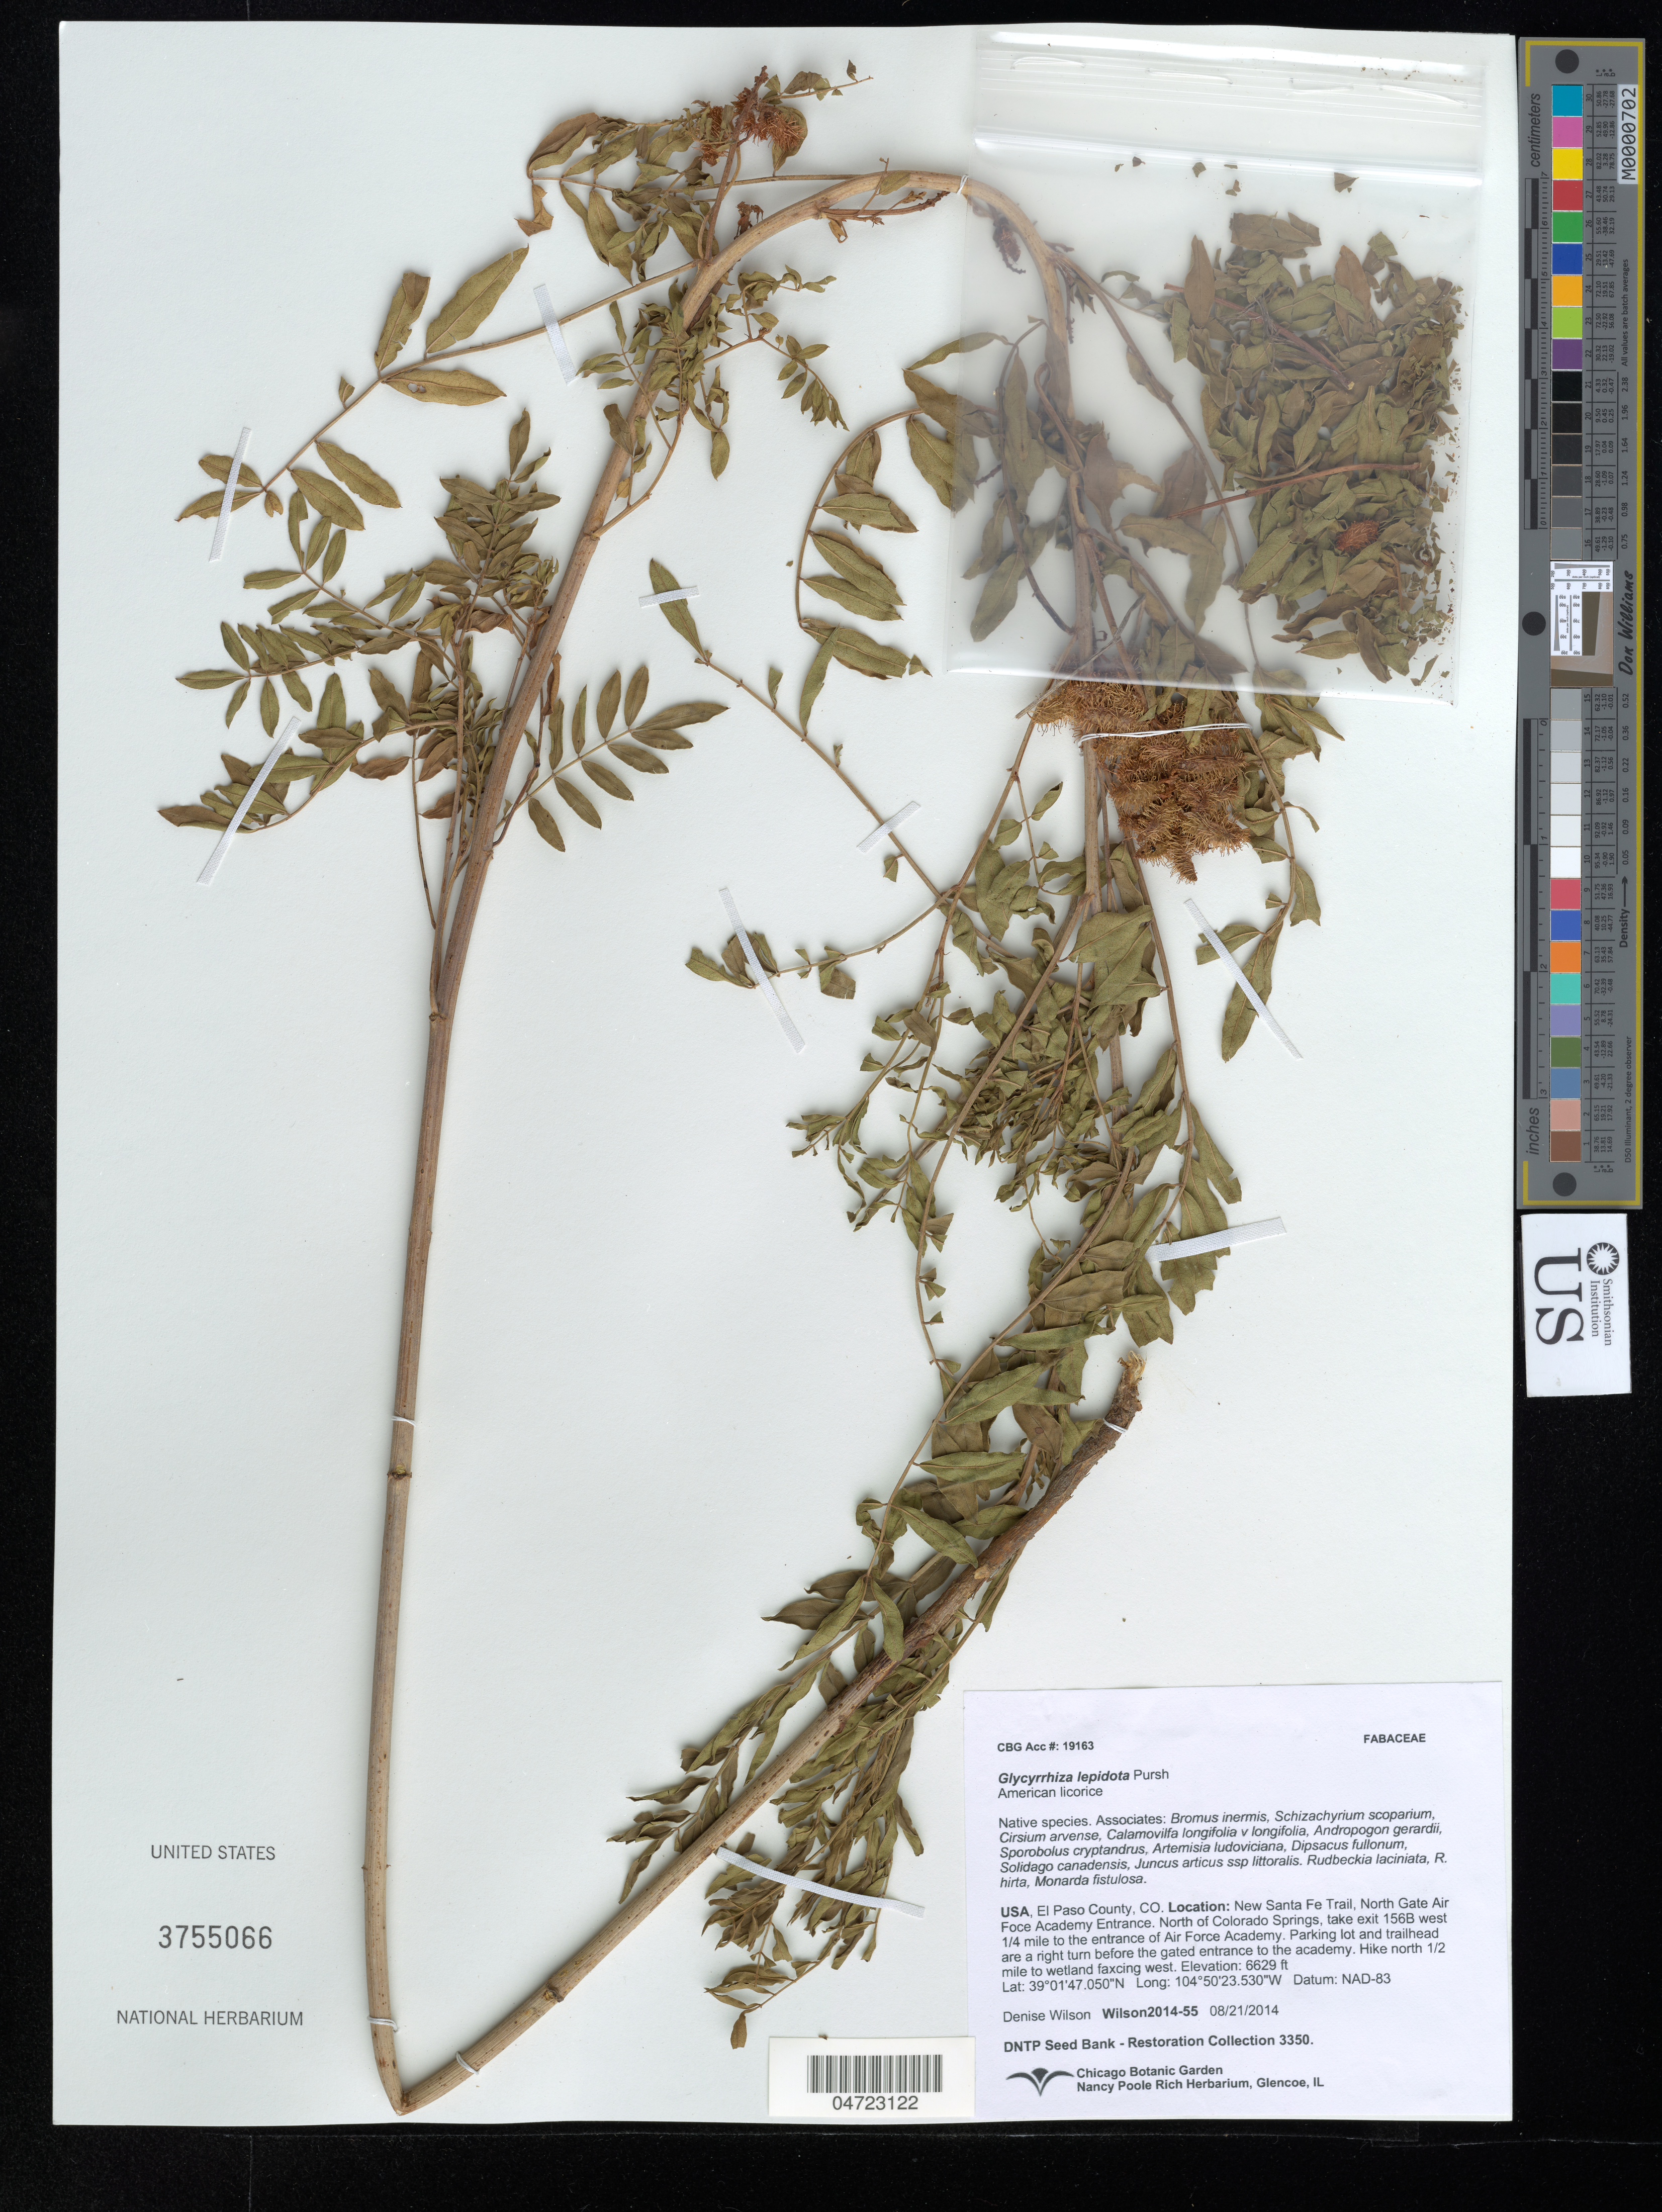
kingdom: Plantae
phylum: Tracheophyta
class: Magnoliopsida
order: Fabales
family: Fabaceae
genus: Glycyrrhiza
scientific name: Glycyrrhiza lepidota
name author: Pursh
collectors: D. Wilson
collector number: Wilson2014-55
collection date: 2014-08-21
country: United States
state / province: Colorado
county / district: El Paso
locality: El Paso County. New Santa Fe Trail, North Gate Air Foce Academy Entrance. North of Colorado Springs, take exit 156B west 1/4 mile to the entrance of Air Force Academy. Parking lot and trailhead are a right turn before the gated entrance to the academy. Hike north 1/2 mile to wetland faxcing west.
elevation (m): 2021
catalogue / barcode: US 3755066